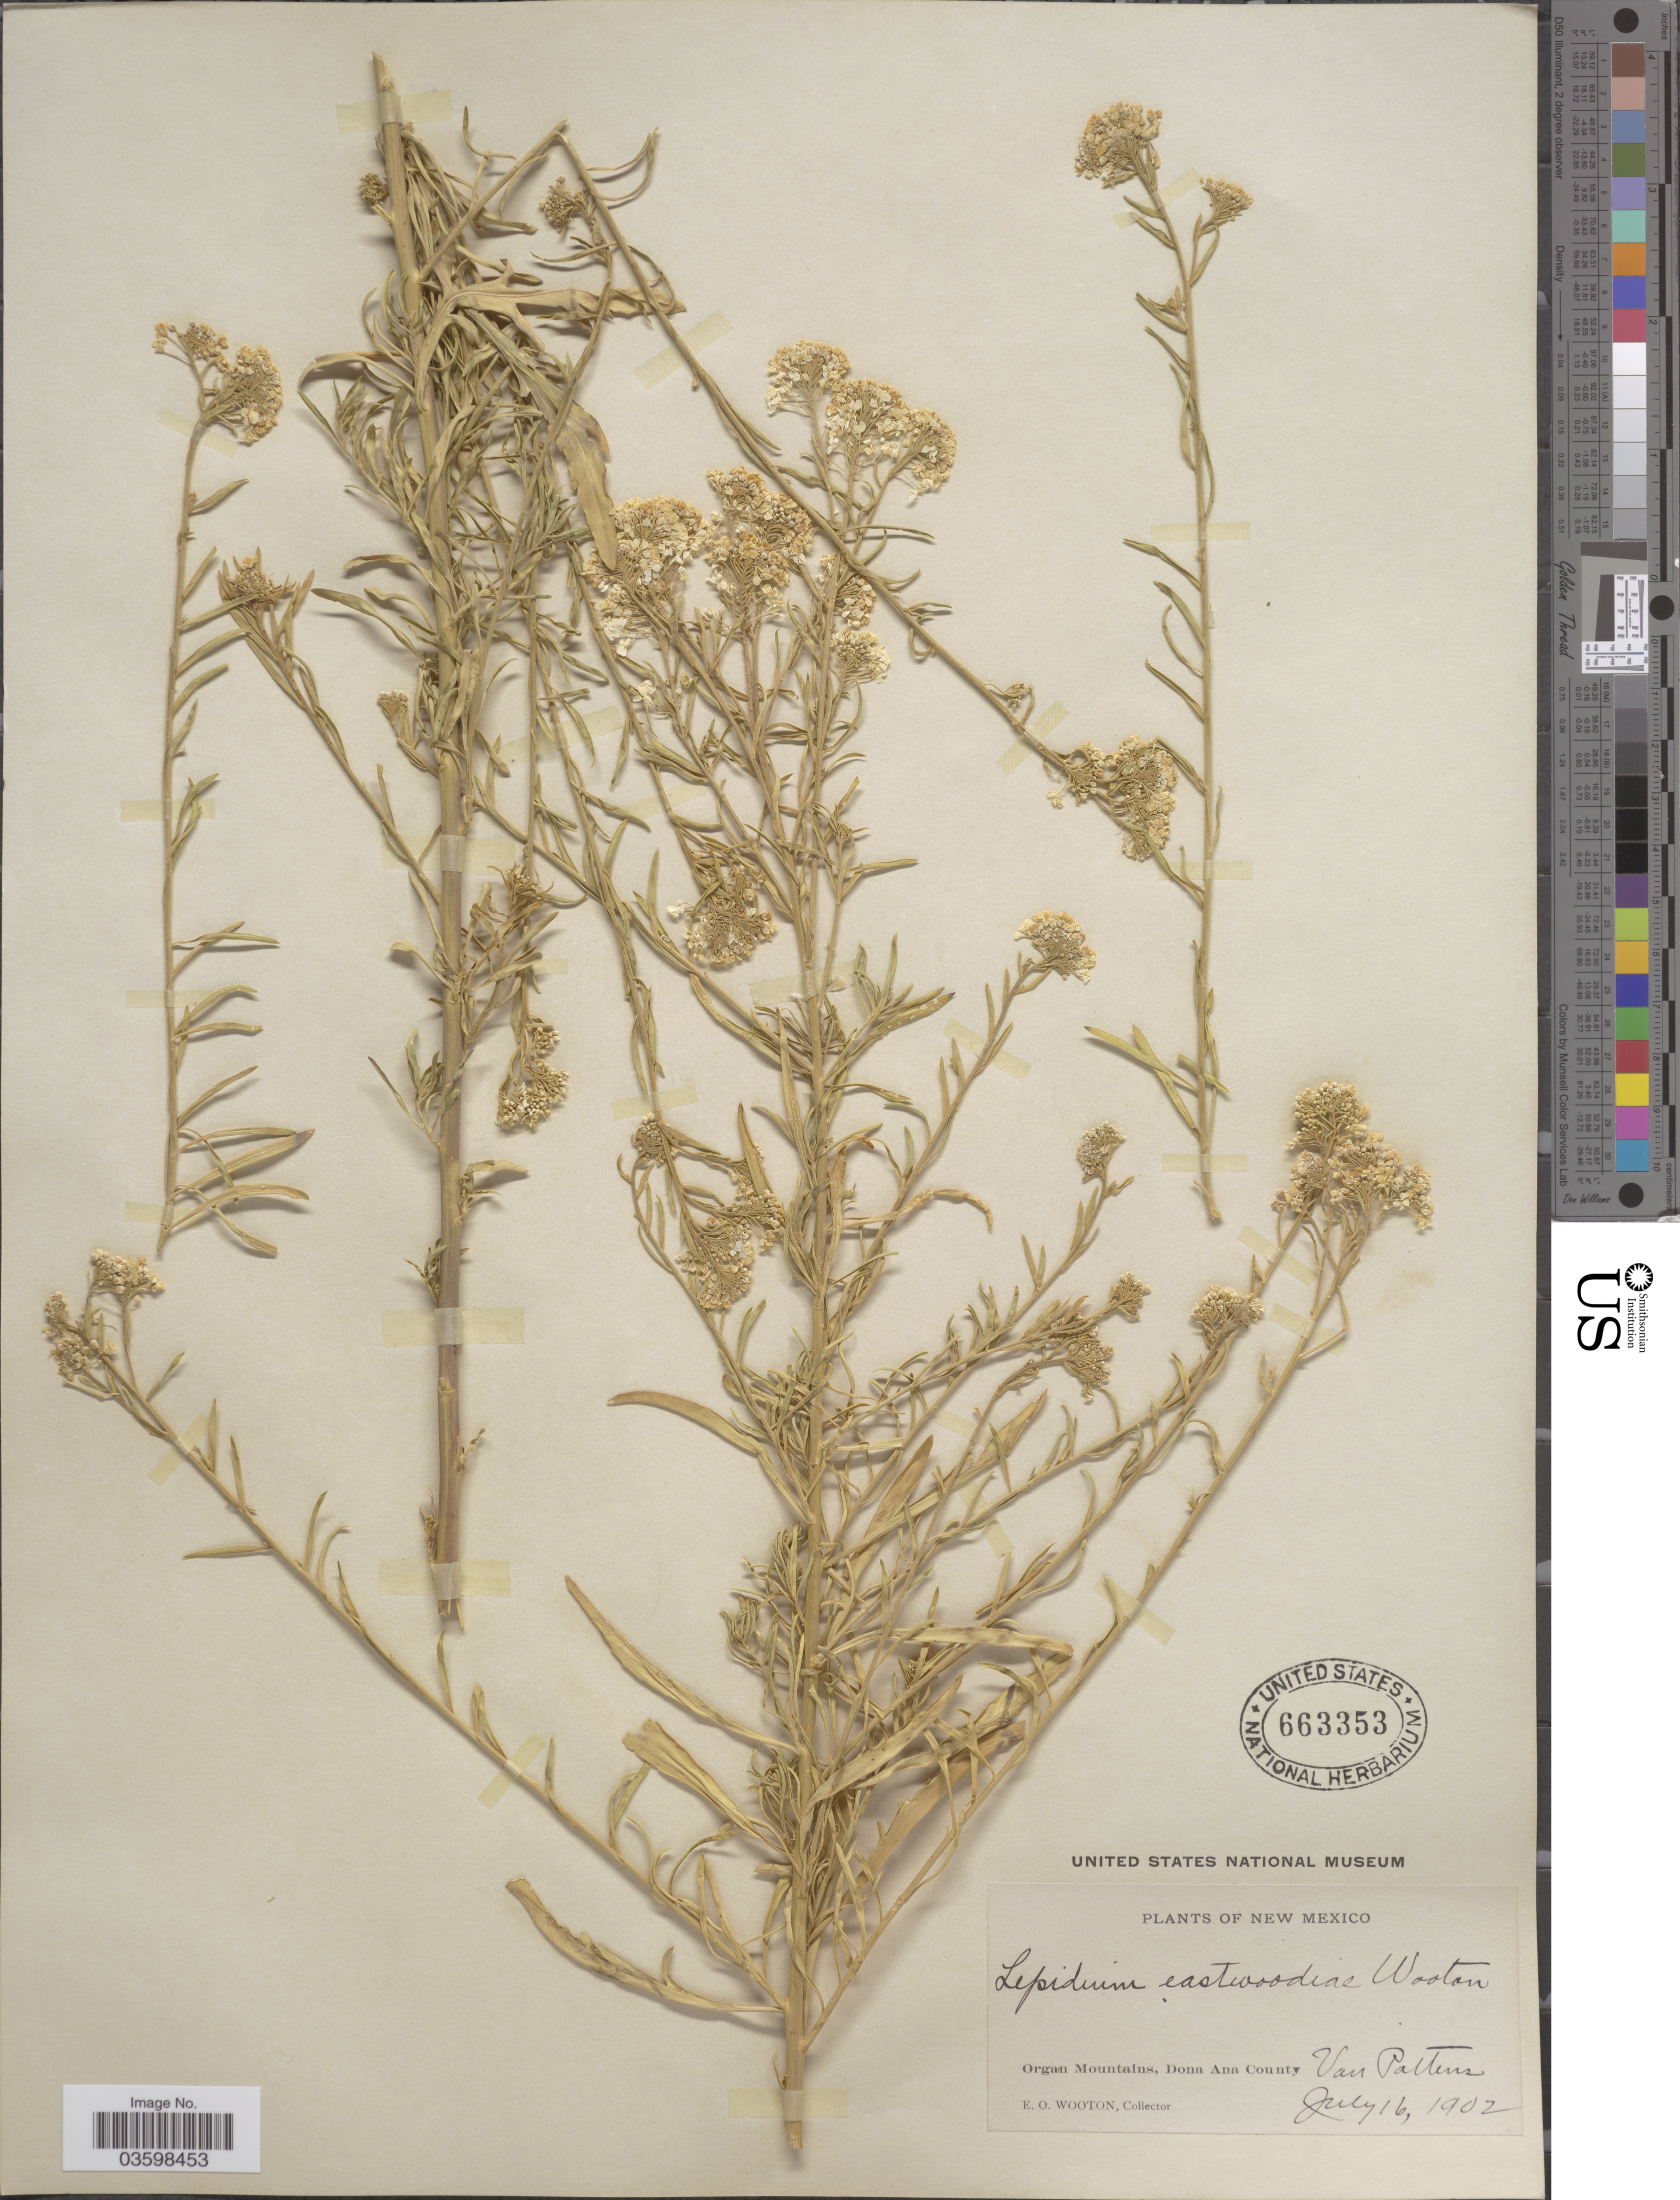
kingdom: Plantae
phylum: Tracheophyta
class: Magnoliopsida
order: Brassicales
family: Brassicaceae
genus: Lepidium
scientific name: Lepidium eastwoodiae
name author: Wooton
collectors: E. O. Wooton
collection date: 1902-07-16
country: United States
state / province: New Mexico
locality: Organ Mountains, Dona Ana County. Van Pattens.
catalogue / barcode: US 663353